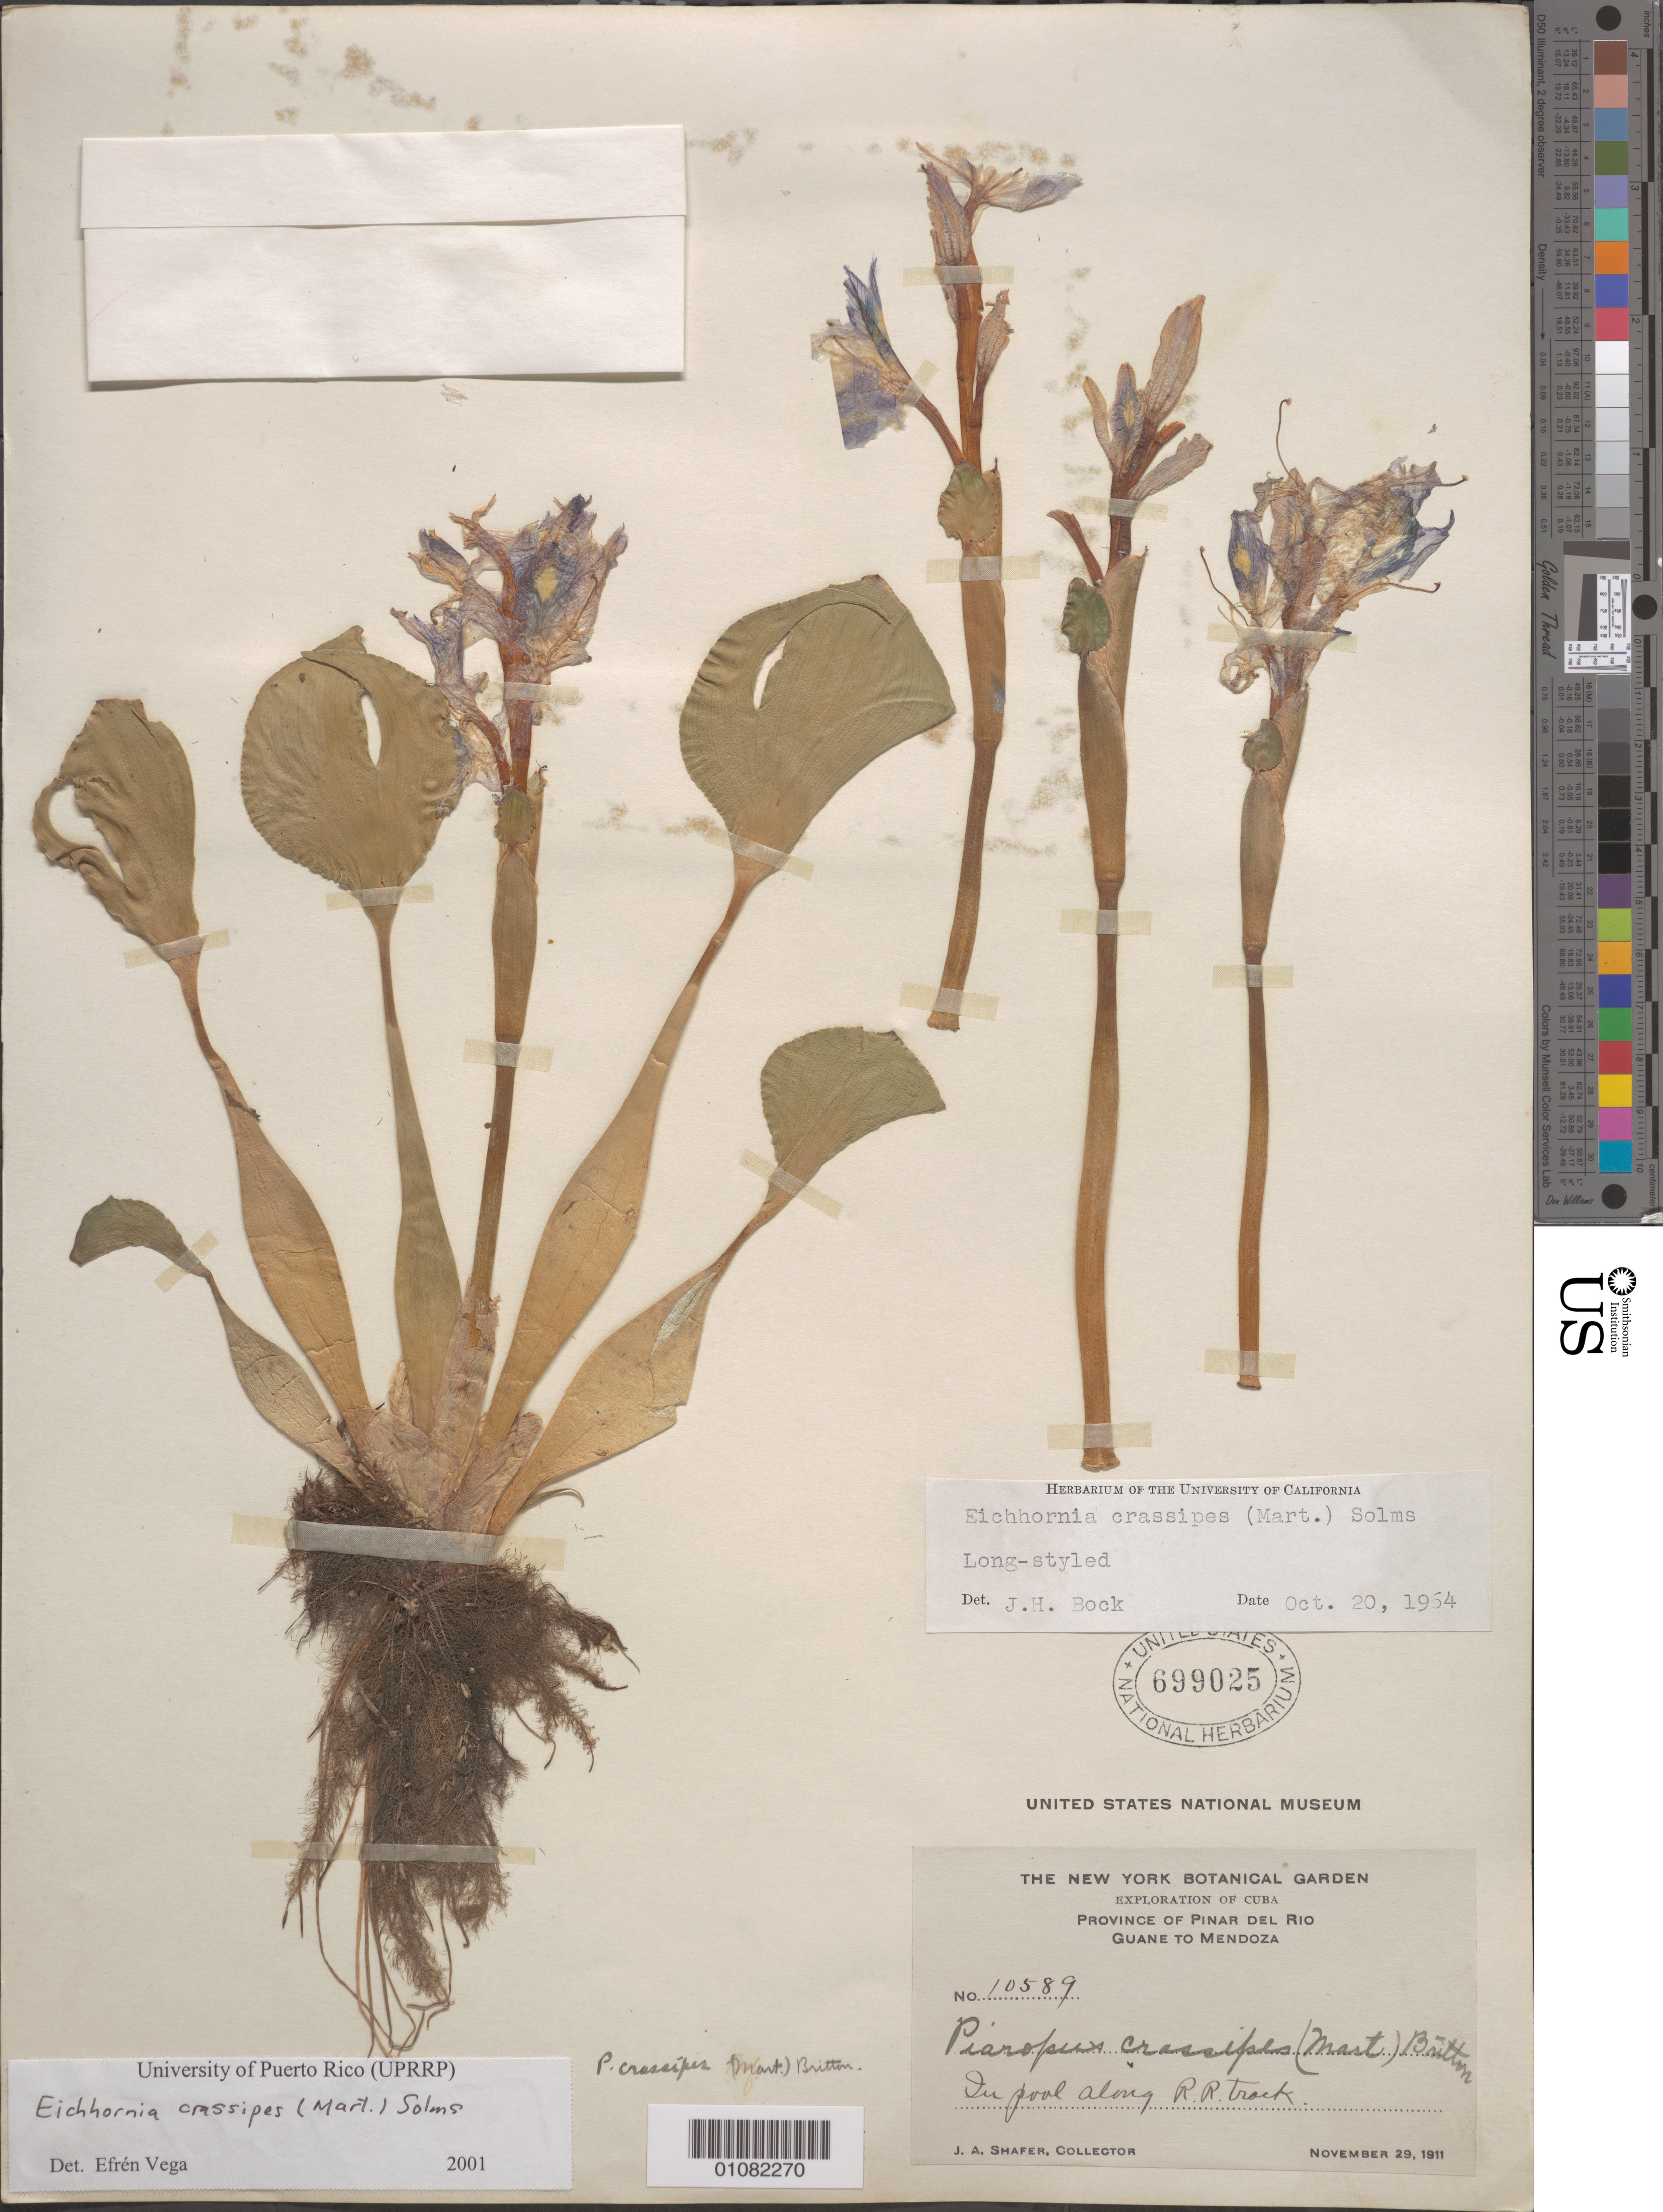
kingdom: Plantae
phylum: Tracheophyta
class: Liliopsida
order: Commelinales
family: Pontederiaceae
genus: Eichhornia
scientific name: Eichhornia crassipes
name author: (Mart.) Solms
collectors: J. A. Shafer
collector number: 10589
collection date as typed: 29 Nov 1911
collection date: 1911-11-29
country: Cuba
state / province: Pinar del Rio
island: Cuba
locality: Guane to Mendoza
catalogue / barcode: US 699025